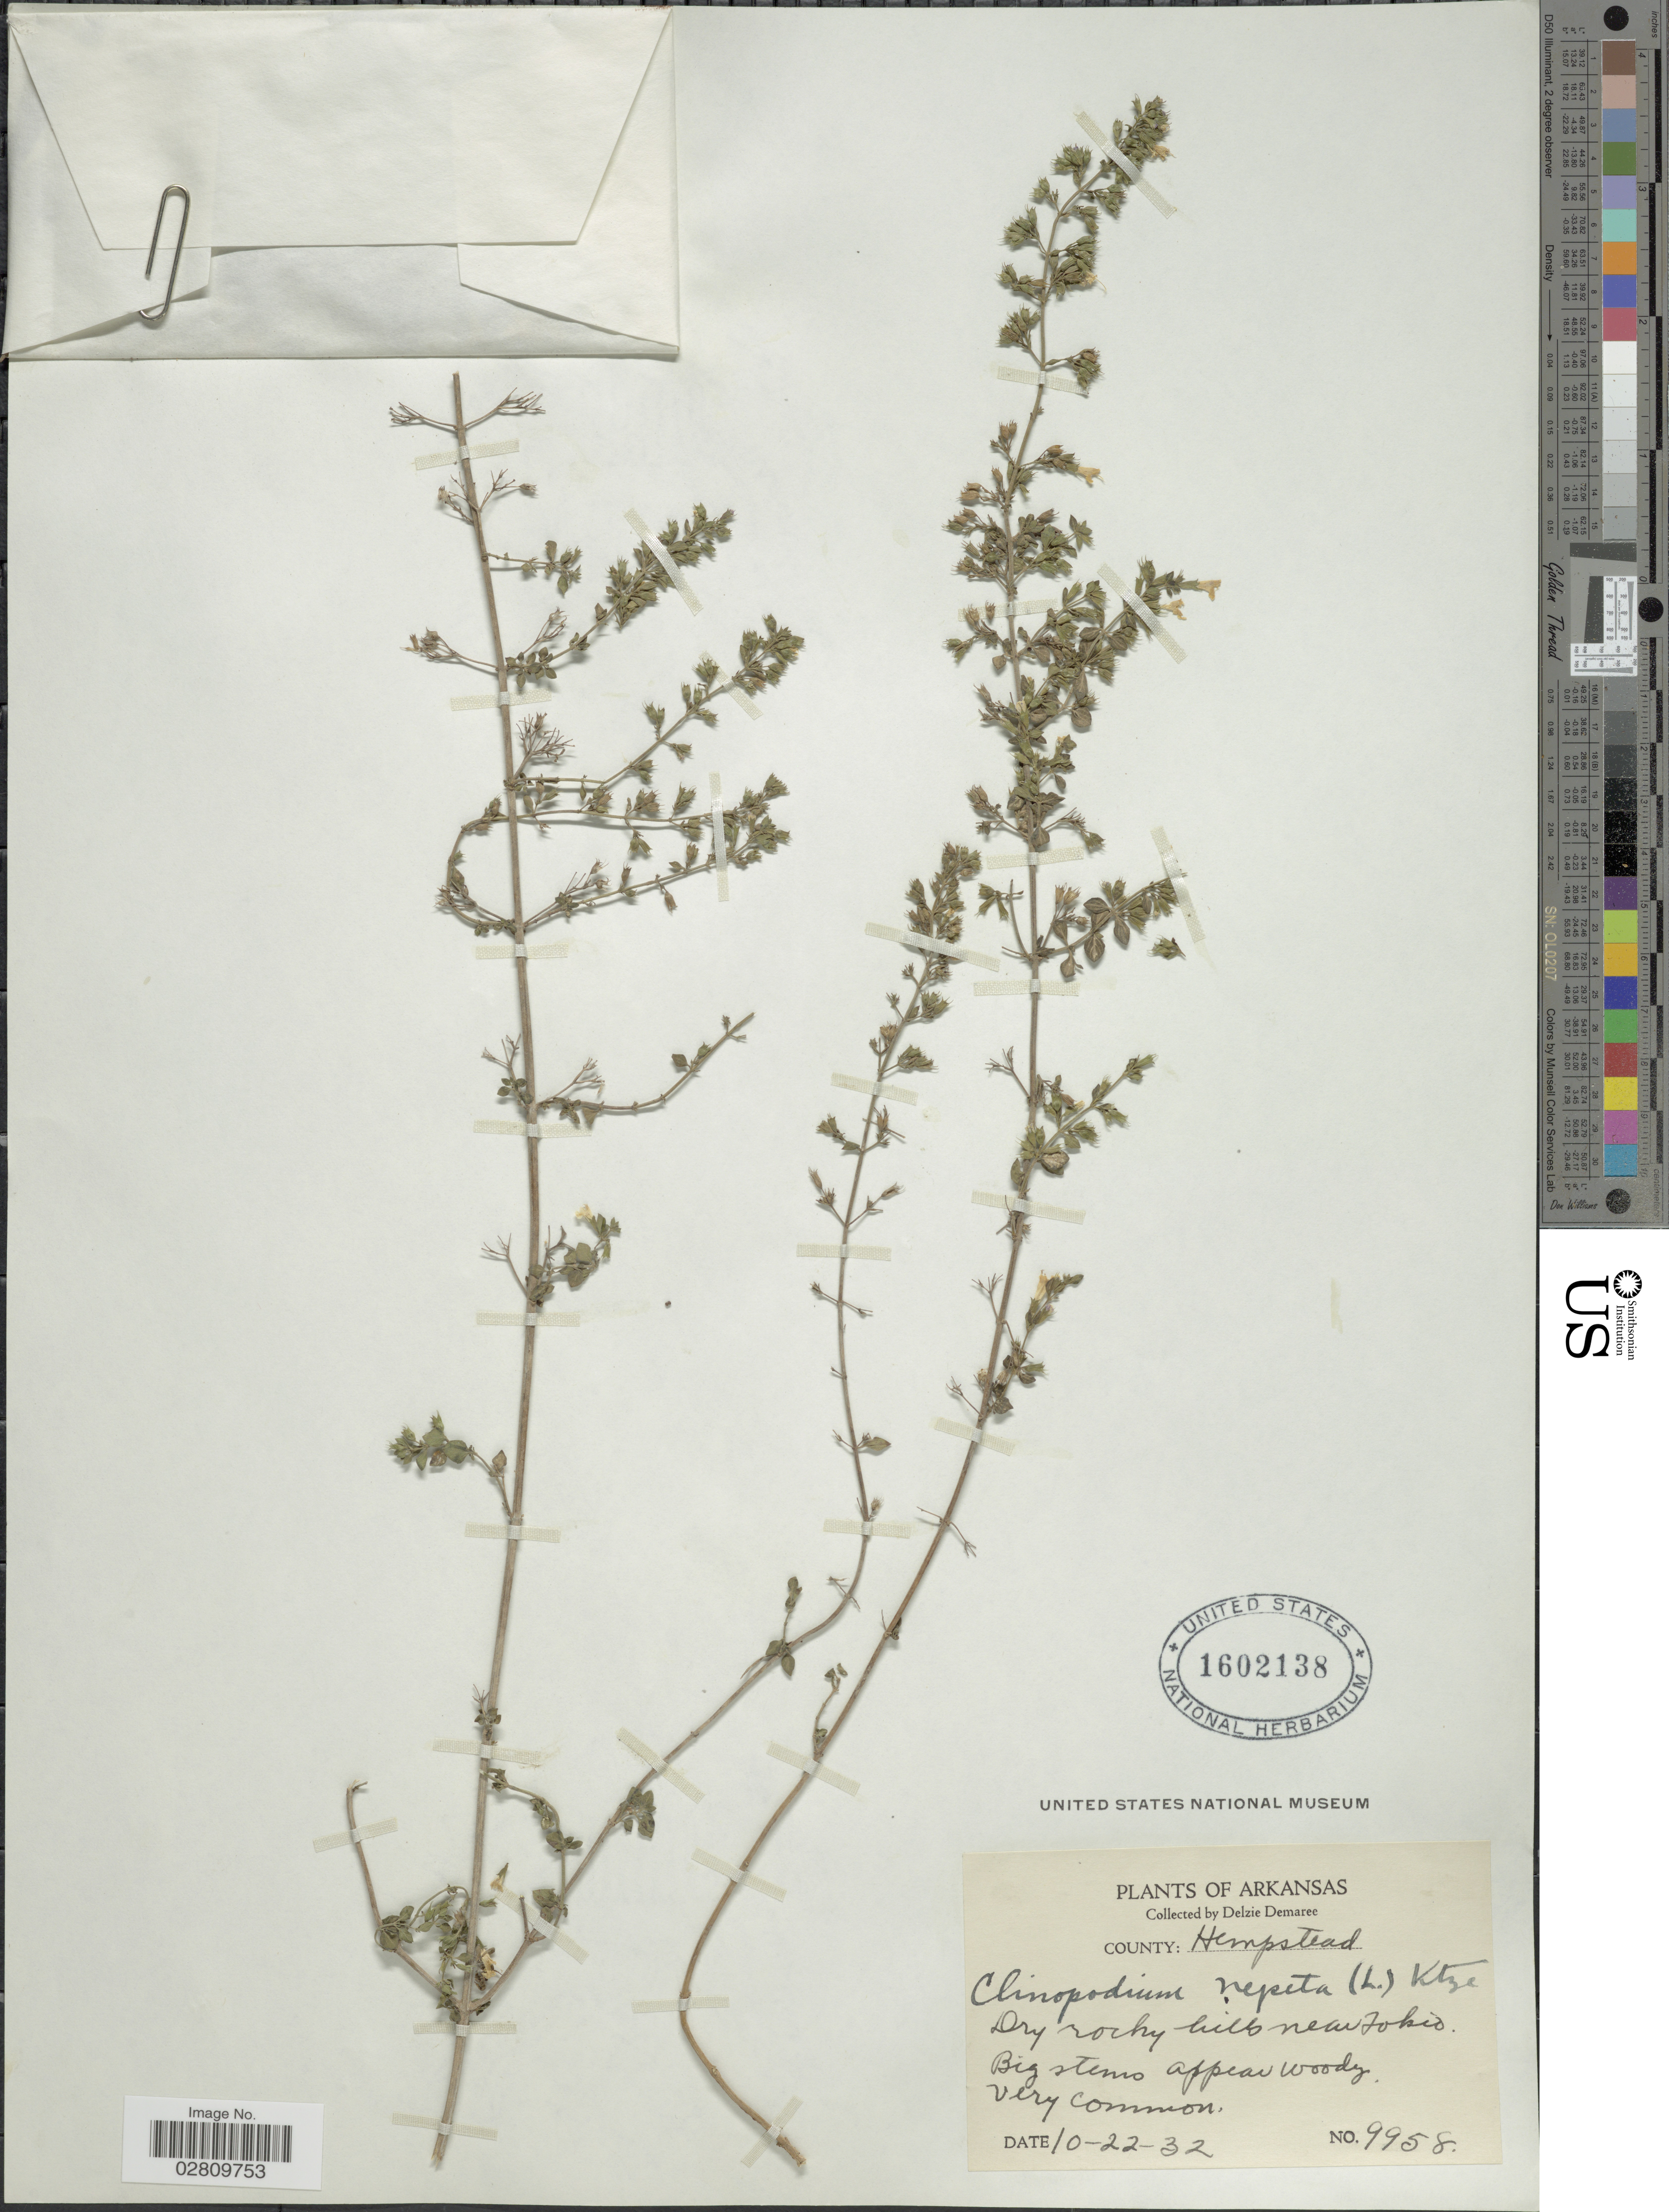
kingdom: Plantae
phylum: Tracheophyta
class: Magnoliopsida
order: Lamiales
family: Lamiaceae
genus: Clinopodium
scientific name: Clinopodium nepeta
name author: (L.) Kuntze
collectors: D. Demaree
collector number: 9958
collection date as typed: Transcribed d/m/y: 22/10/32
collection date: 1932-10-22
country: United States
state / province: Arkansas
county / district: Hempstead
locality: County: Hempstead. Dry rocky hills near Tokio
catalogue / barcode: US 1602138